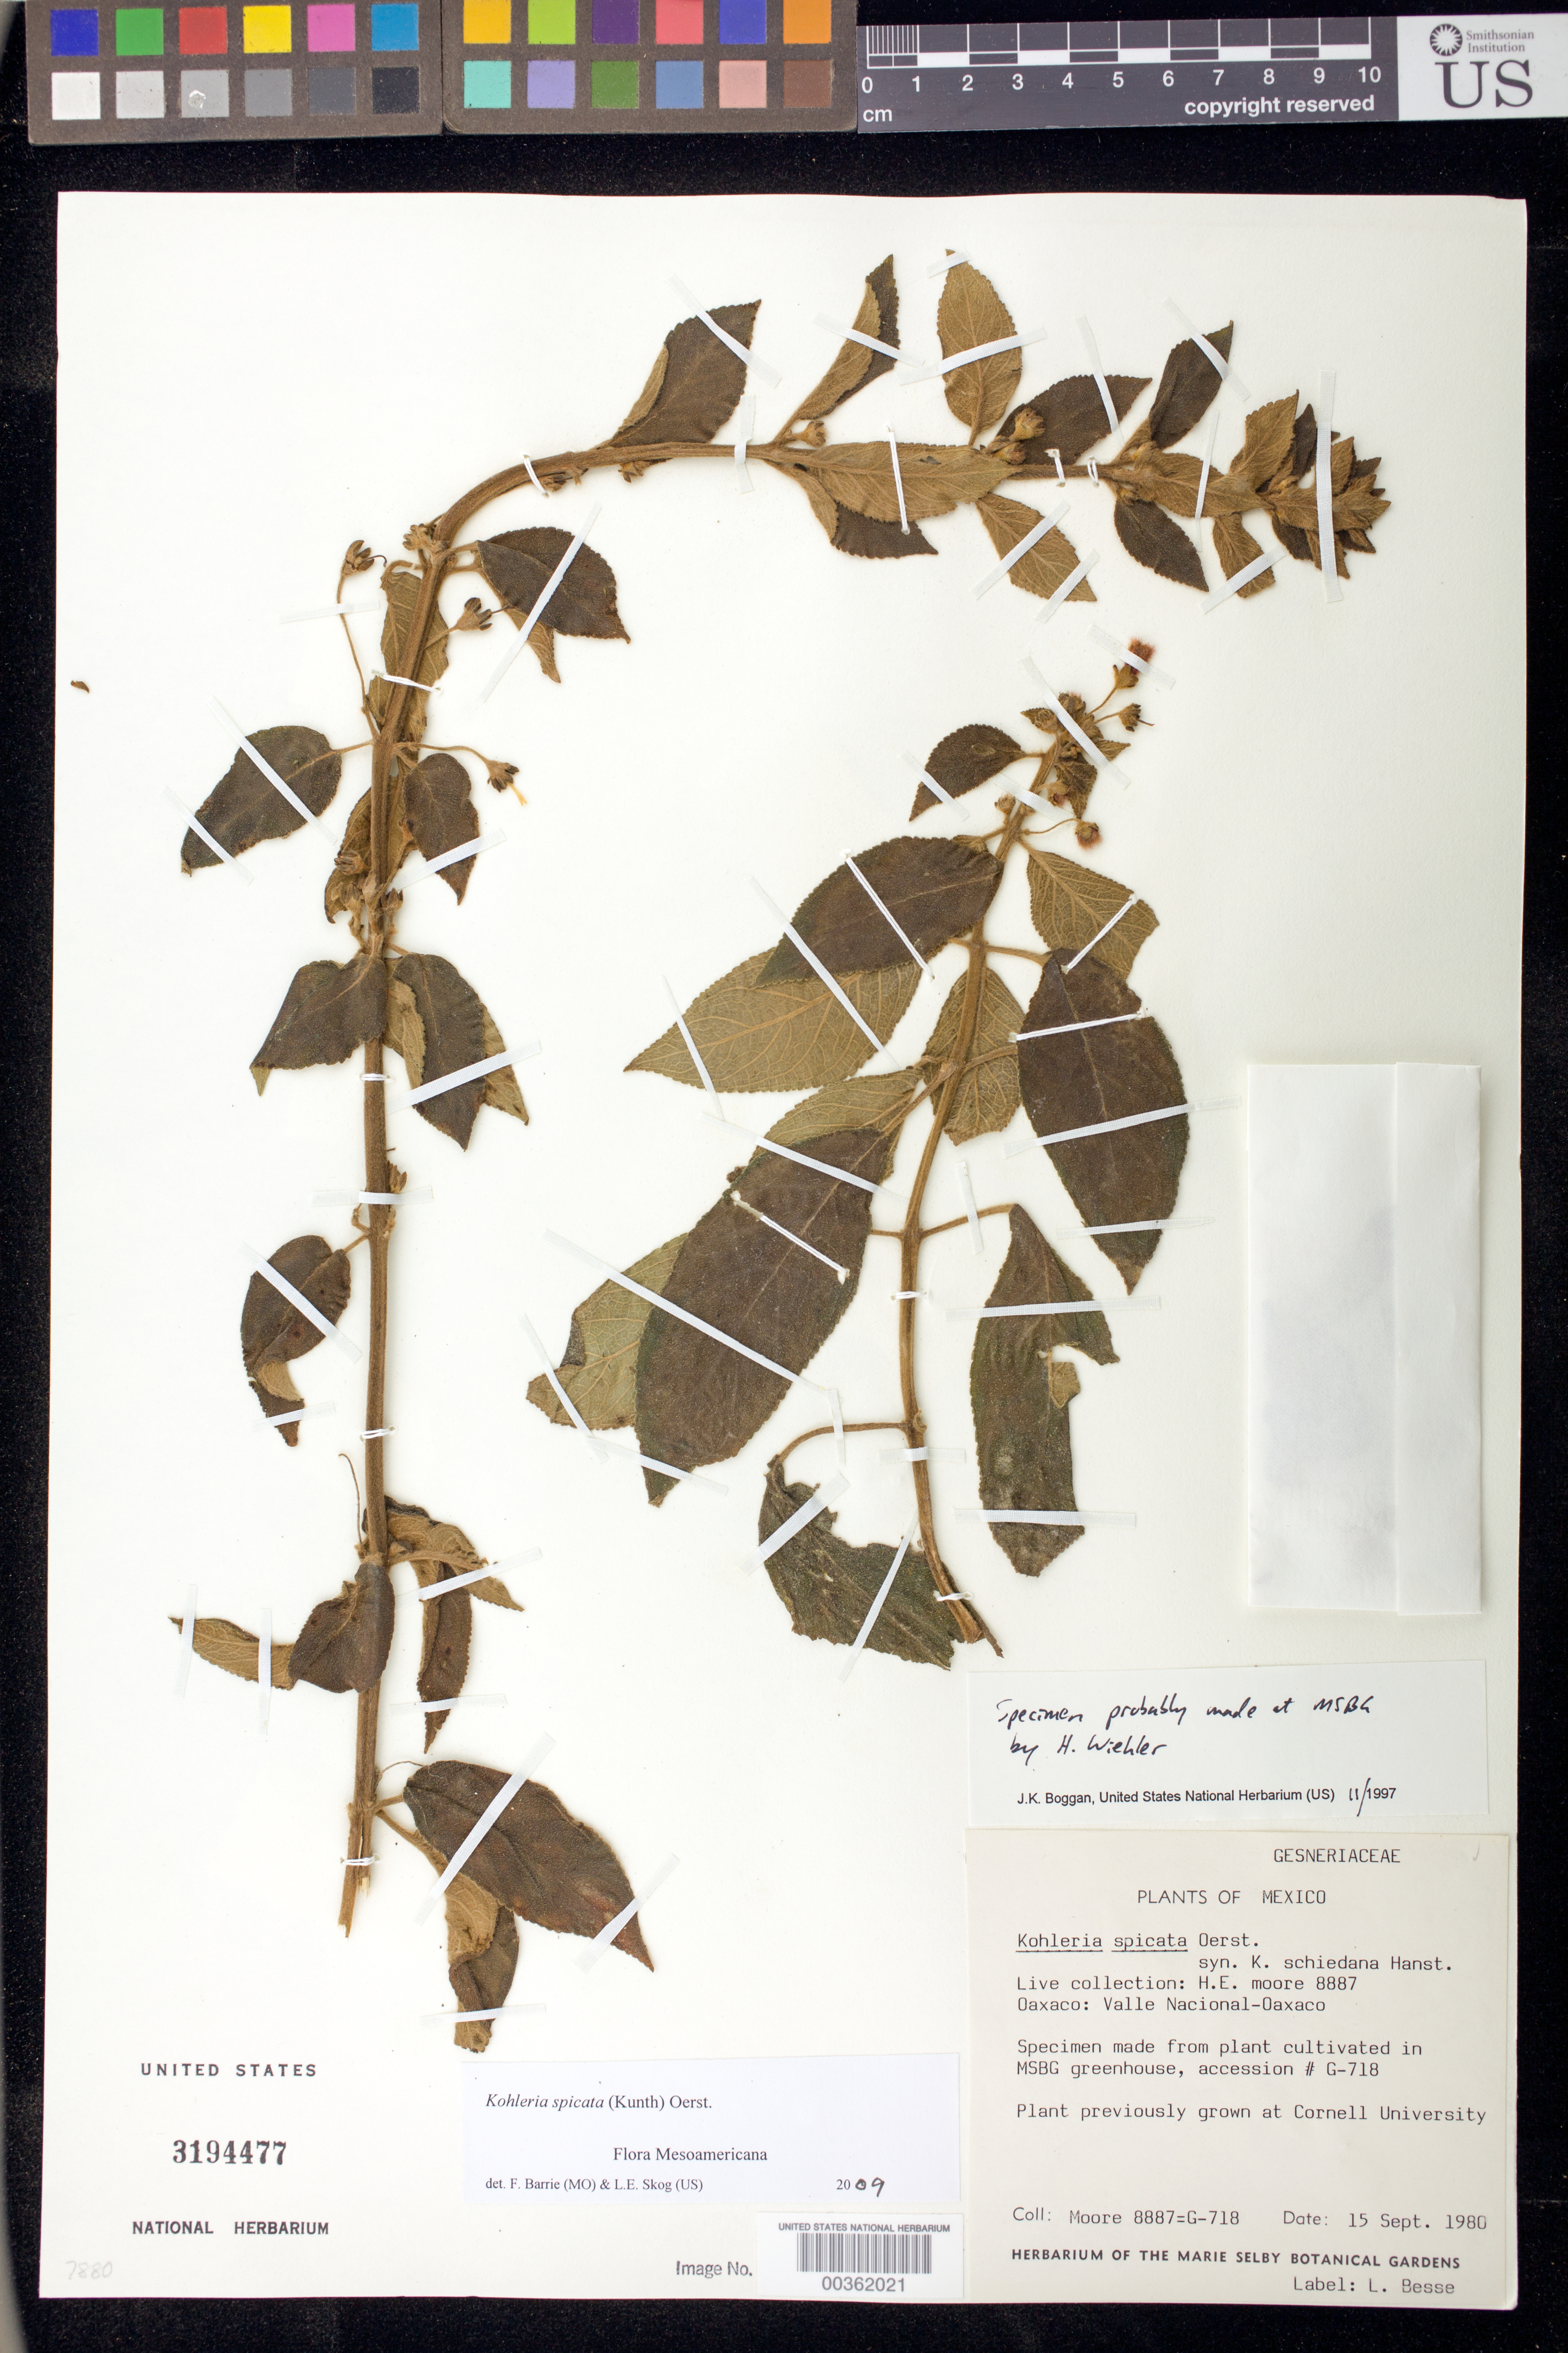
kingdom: Plantae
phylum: Tracheophyta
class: Magnoliopsida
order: Lamiales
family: Gesneriaceae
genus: Kohleria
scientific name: Kohleria spicata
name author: (Kunth) Oerst.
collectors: H. E. Moore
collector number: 8887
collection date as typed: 15 Sep 1980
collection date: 1980-09-15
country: Mexico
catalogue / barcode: US 3194477